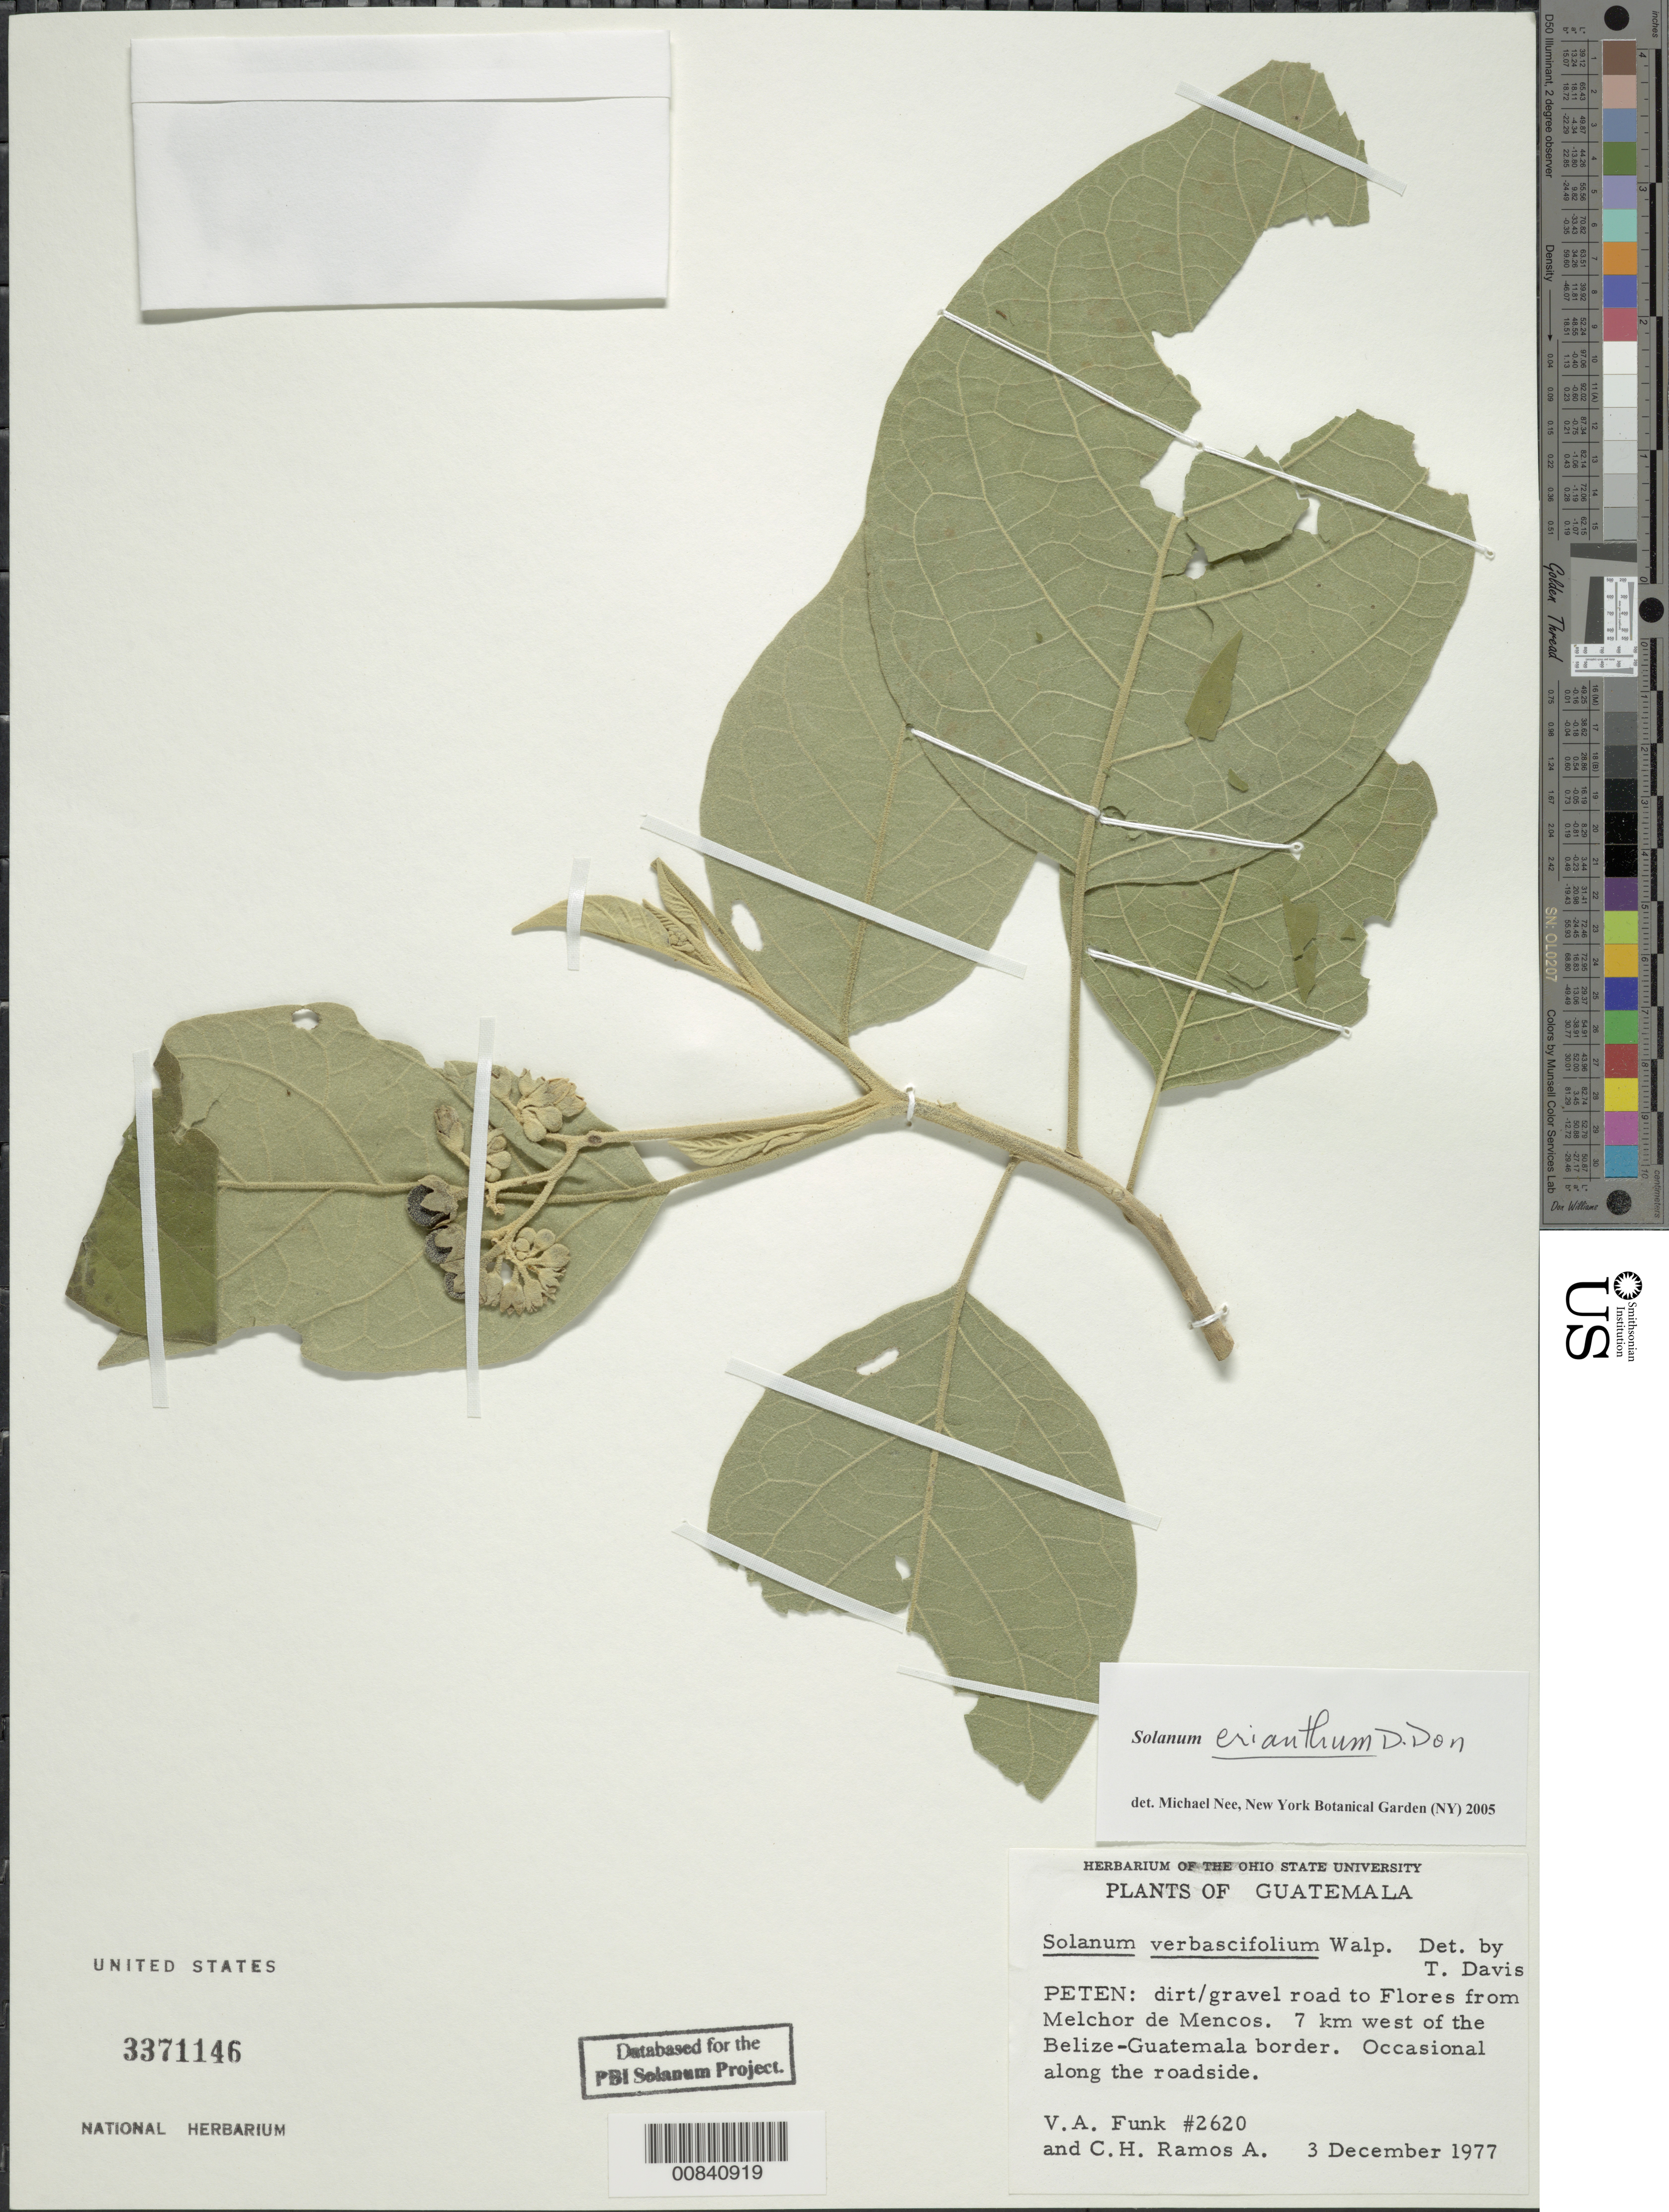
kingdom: Plantae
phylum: Tracheophyta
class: Magnoliopsida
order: Solanales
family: Solanaceae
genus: Solanum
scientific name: Solanum erianthum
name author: D. Don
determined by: Nee, Michael H.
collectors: V. Funk & C. H. Ramos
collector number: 2620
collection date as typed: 3 Dec 1977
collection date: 1977-12-03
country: Guatemala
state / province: El Petén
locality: Dirt/gravel road to Flores from Melchor de Mencos. 7 km W of the Belize-Guatemala border.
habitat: Occasional along the roadside.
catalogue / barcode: US 3371146